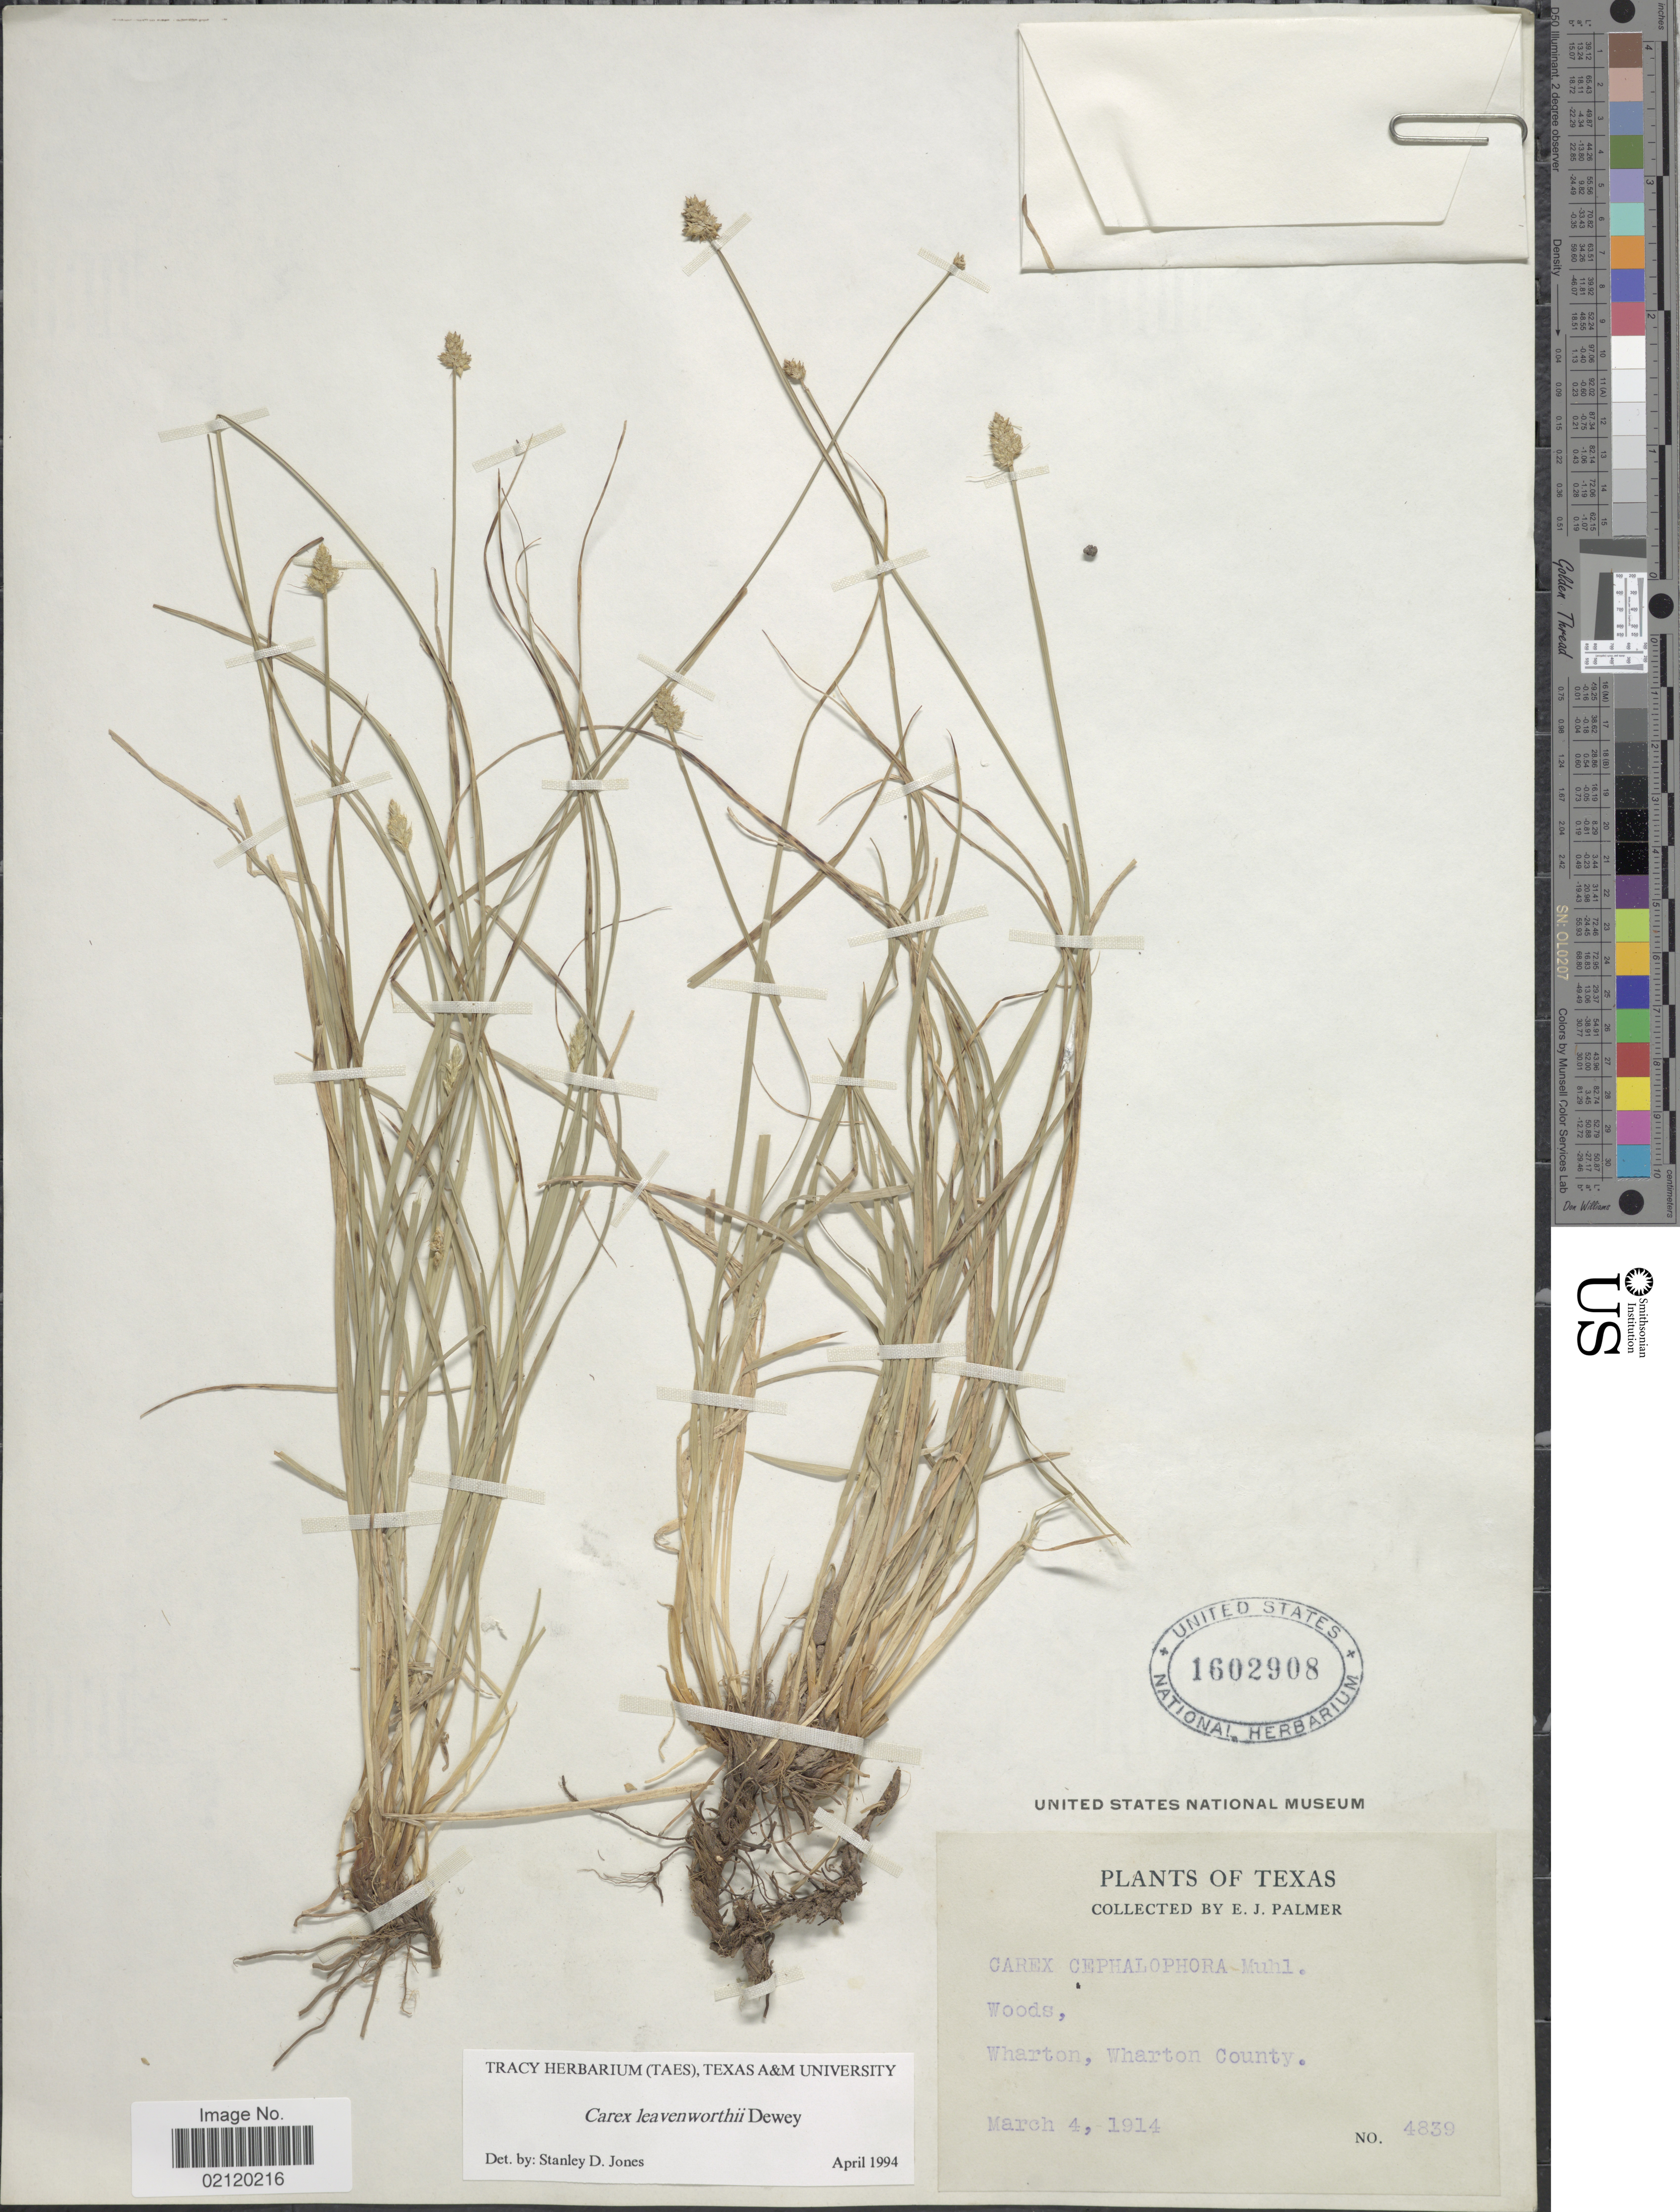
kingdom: Plantae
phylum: Tracheophyta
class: Liliopsida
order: Poales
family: Cyperaceae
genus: Carex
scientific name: Carex leavenworthii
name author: Dewey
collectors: E. J. Palmer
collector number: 4839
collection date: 1914-03-04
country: United States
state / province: Texas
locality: Wharton, Wharton County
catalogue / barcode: US 1602908